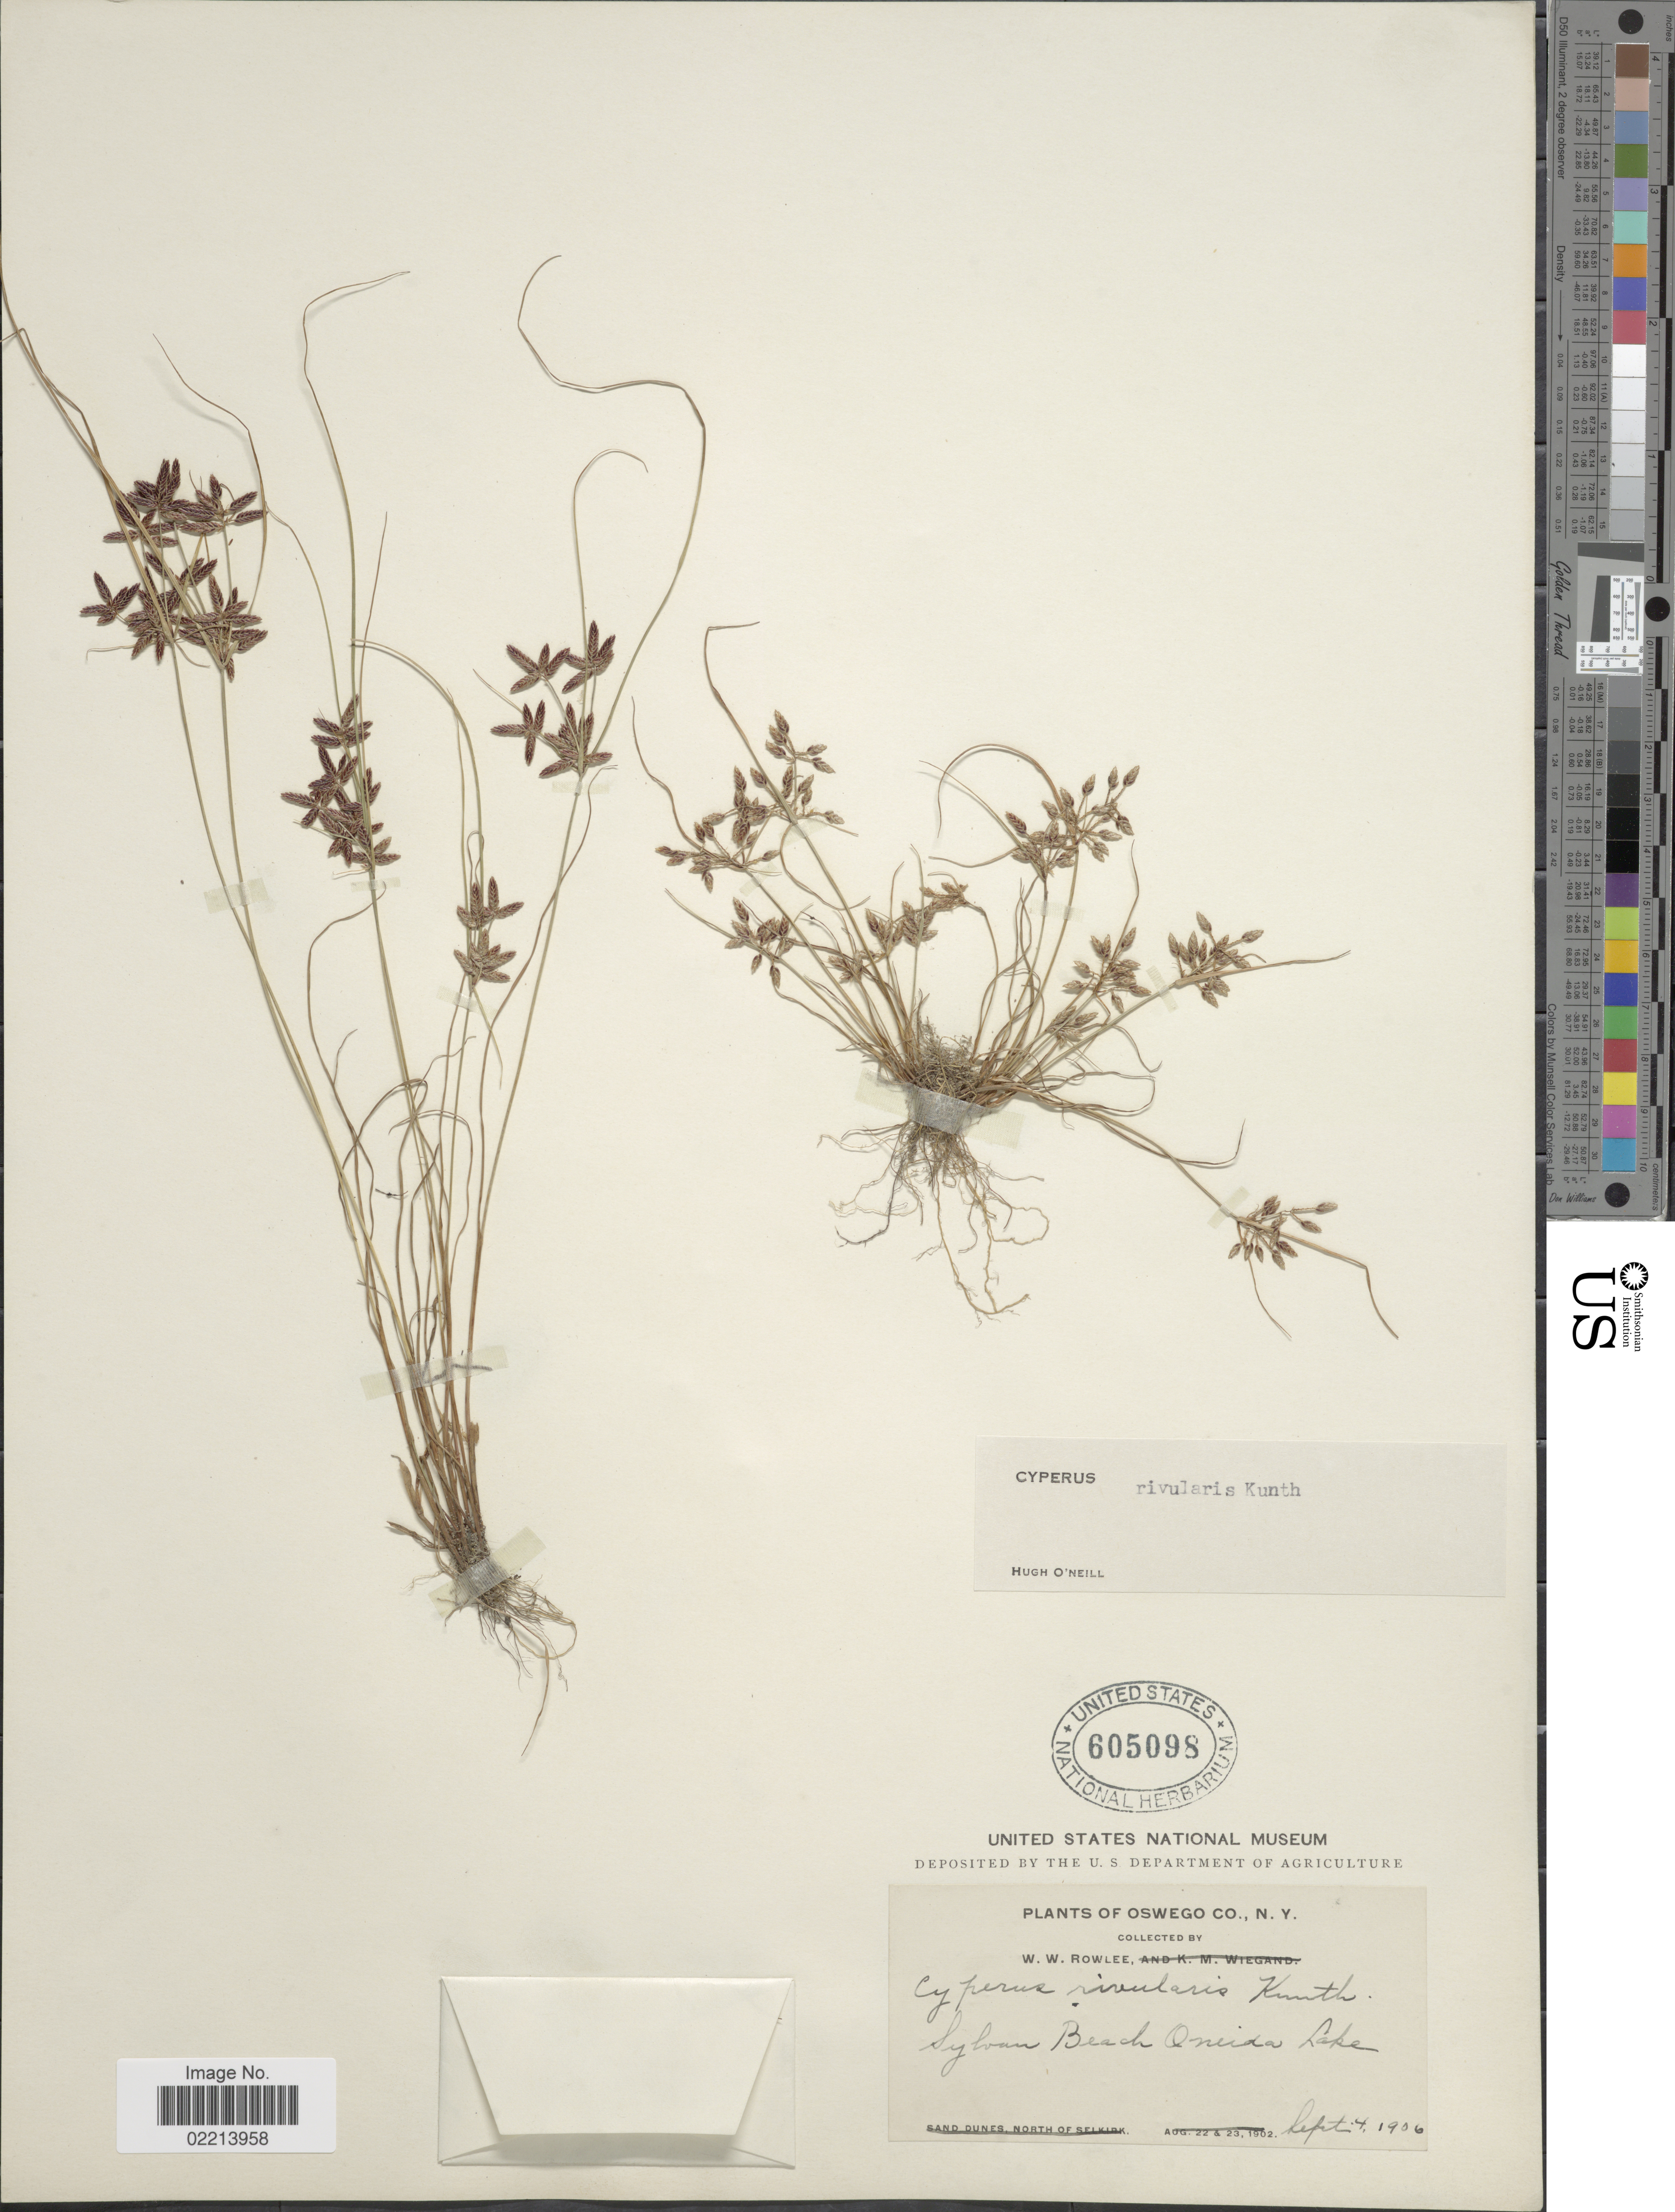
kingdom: Plantae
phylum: Tracheophyta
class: Liliopsida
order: Poales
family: Cyperaceae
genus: Cyperus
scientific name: Cyperus bipartitus Torr.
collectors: W. W. Rowlee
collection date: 1906-09-04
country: United States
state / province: New York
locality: Oswego. Sylvan Beach Oneida Lake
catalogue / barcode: US 605098